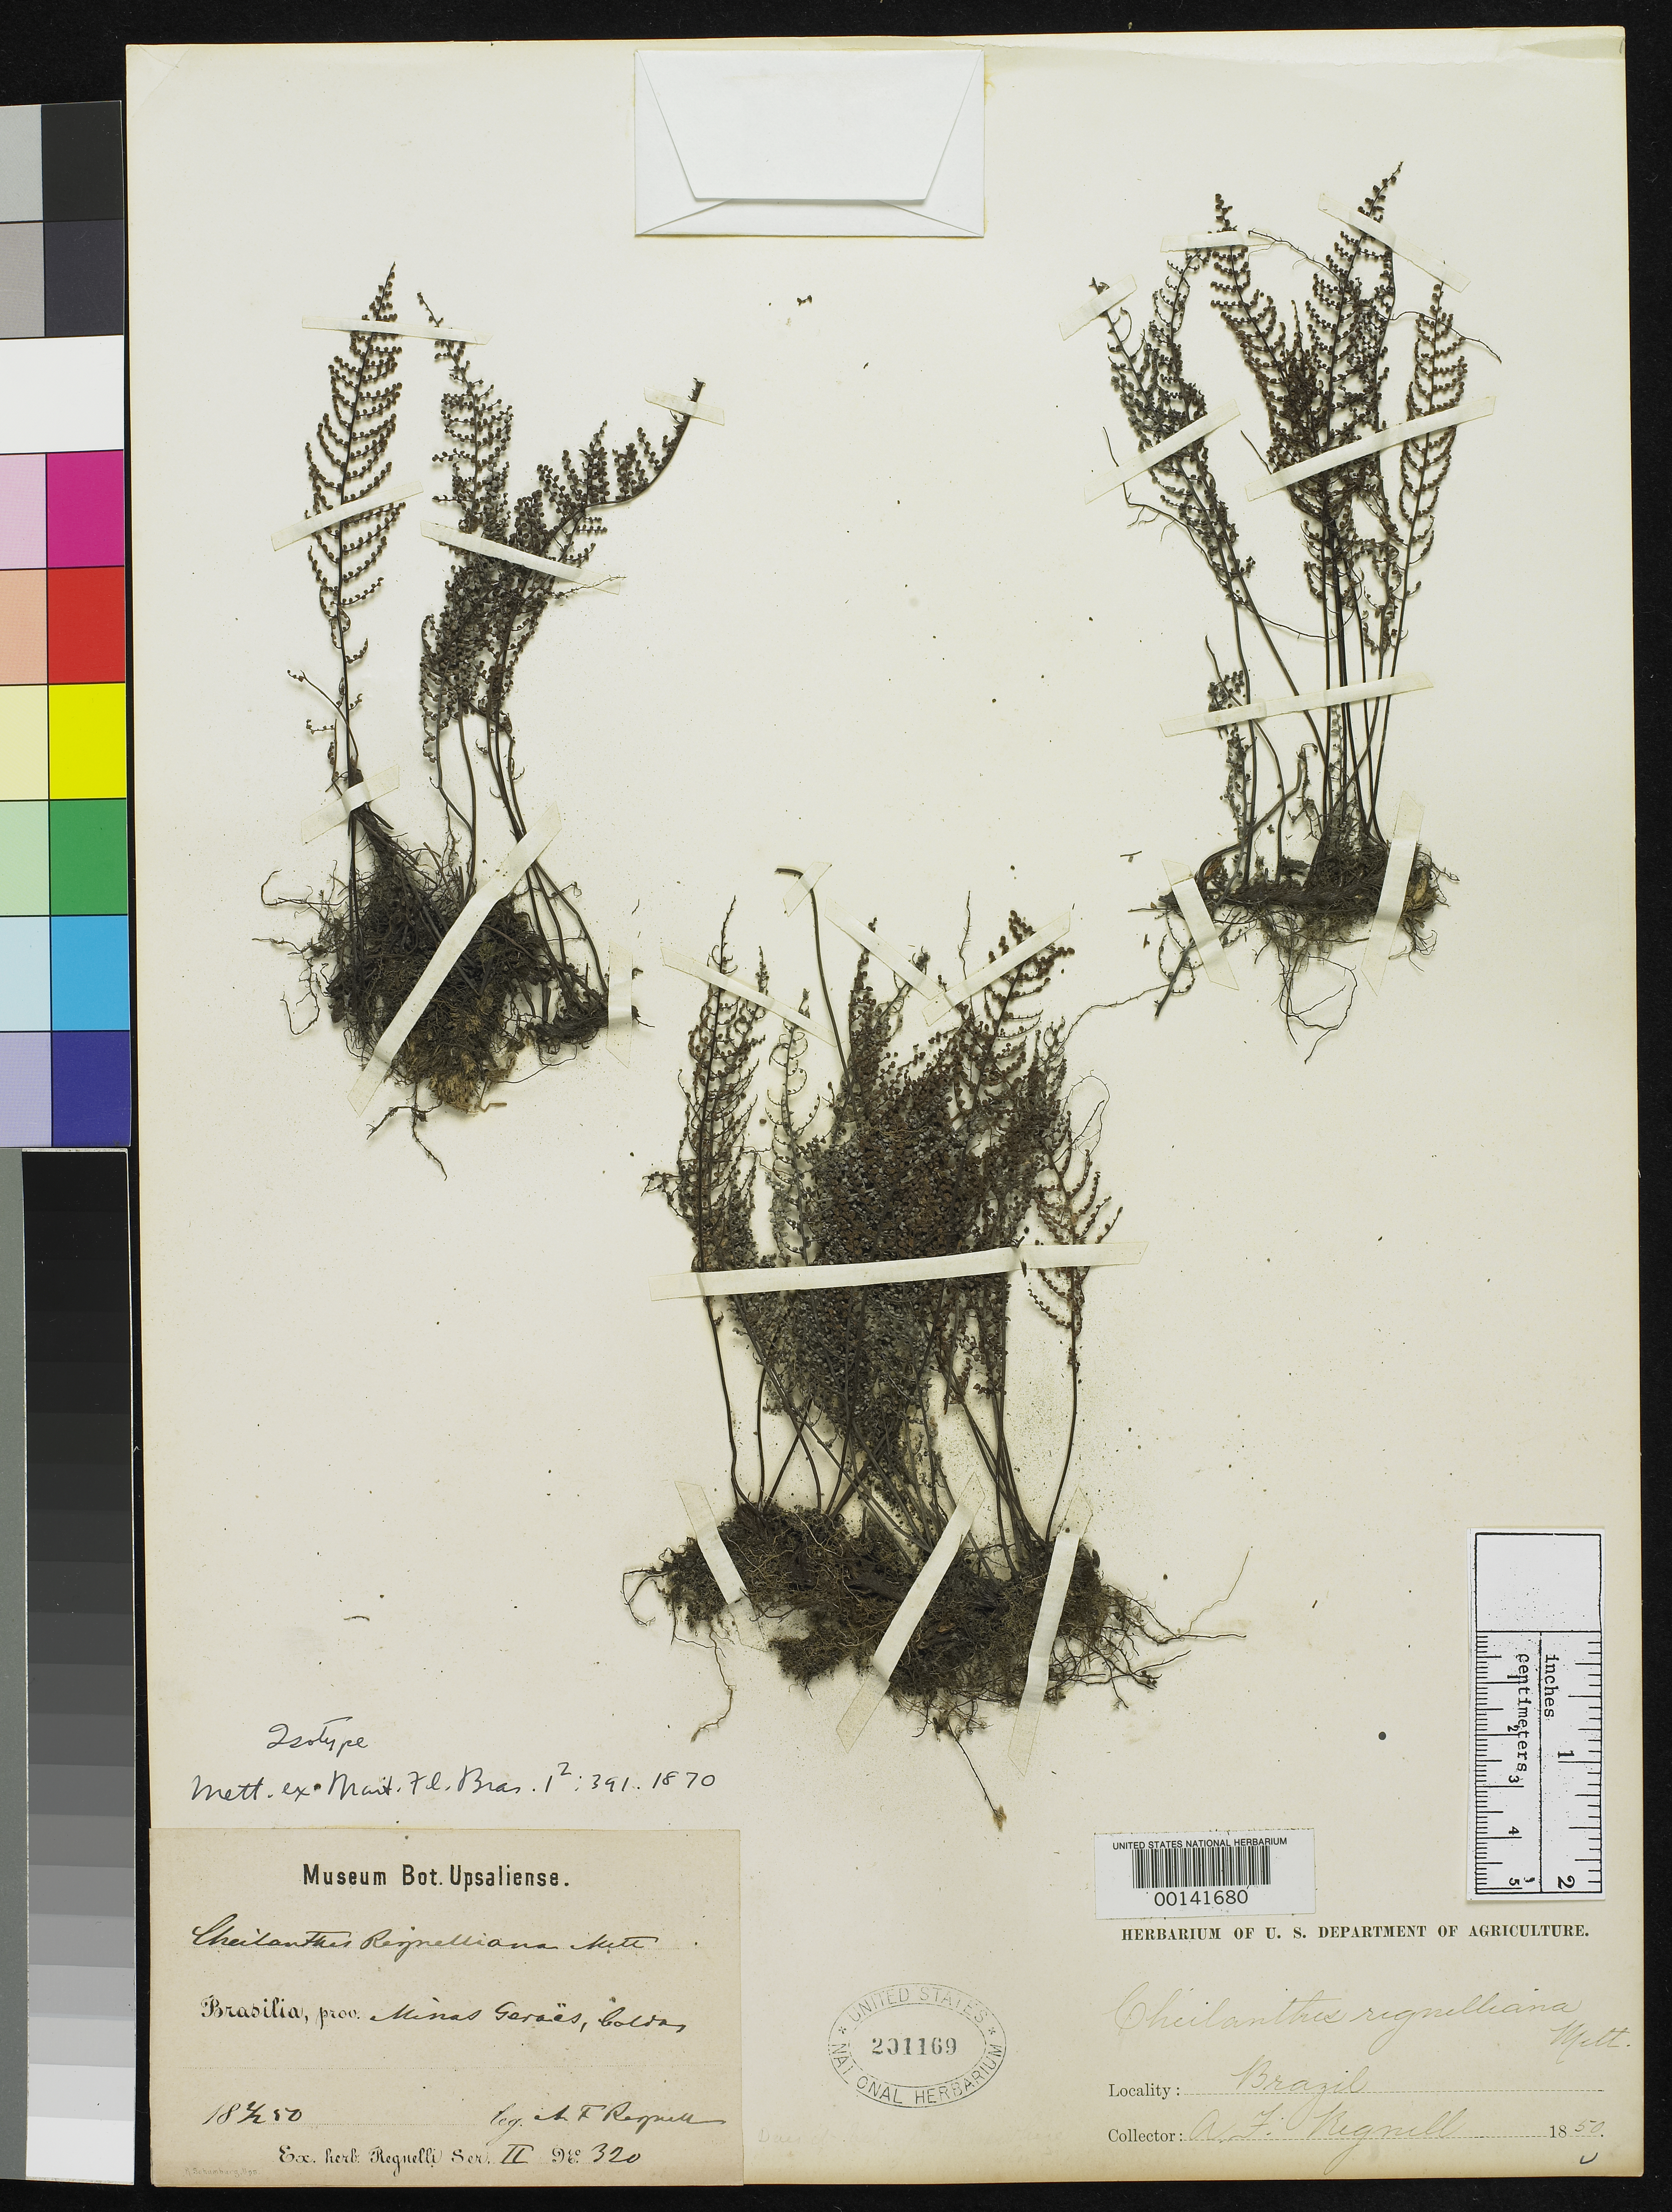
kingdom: Plantae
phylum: Tracheophyta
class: Polypodiopsida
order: Polypodiales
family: Pteridaceae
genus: Cheilanthes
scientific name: Cheilanthes regnelliana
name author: Mett. ex Mart.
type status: Type Collection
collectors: A. F. Regnell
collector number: II 320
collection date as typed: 02 Feb 1850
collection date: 1850-02-02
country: Brazil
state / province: Minas Gerais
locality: Caldas.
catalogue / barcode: US 201169